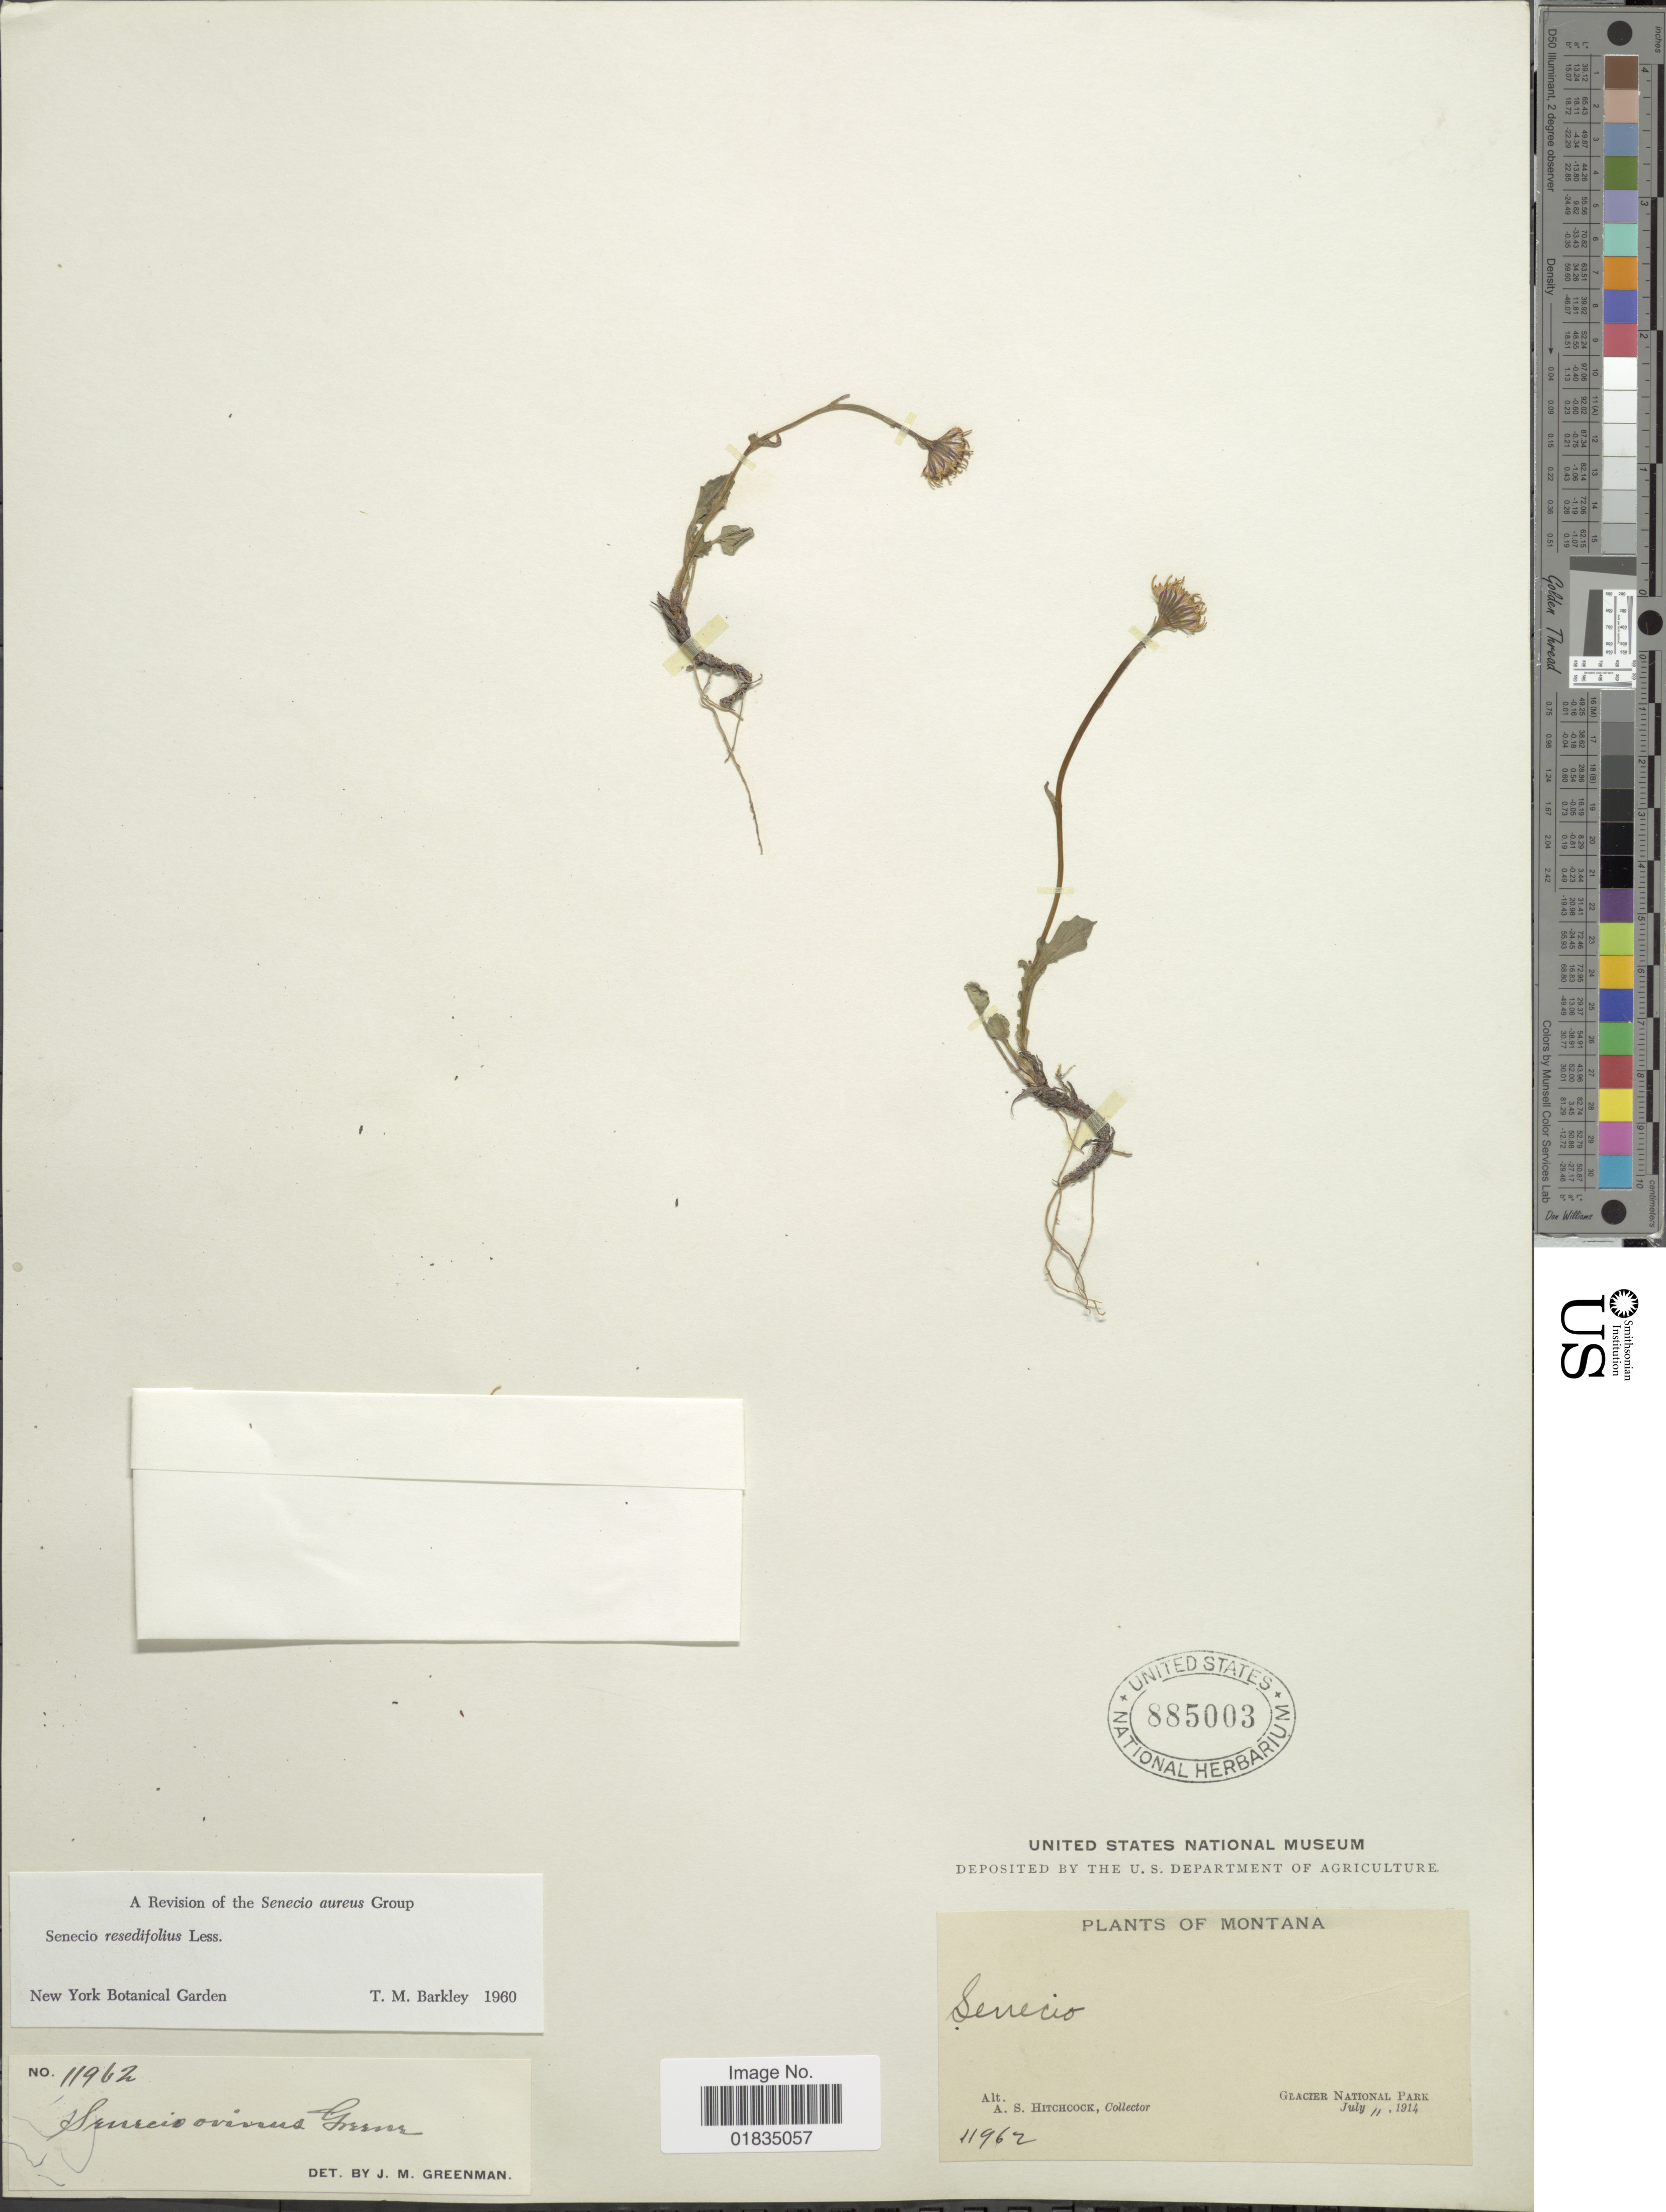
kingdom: Plantae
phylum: Tracheophyta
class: Magnoliopsida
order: Asterales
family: Asteraceae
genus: Packera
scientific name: Packera heterophylla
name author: (Fisch.) E. Wiebe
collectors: A. S. Hitchcock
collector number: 11962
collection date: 1914-07-11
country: United States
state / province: Montana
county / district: Flathead / Glacier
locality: Glacier National Park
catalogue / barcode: US 885003